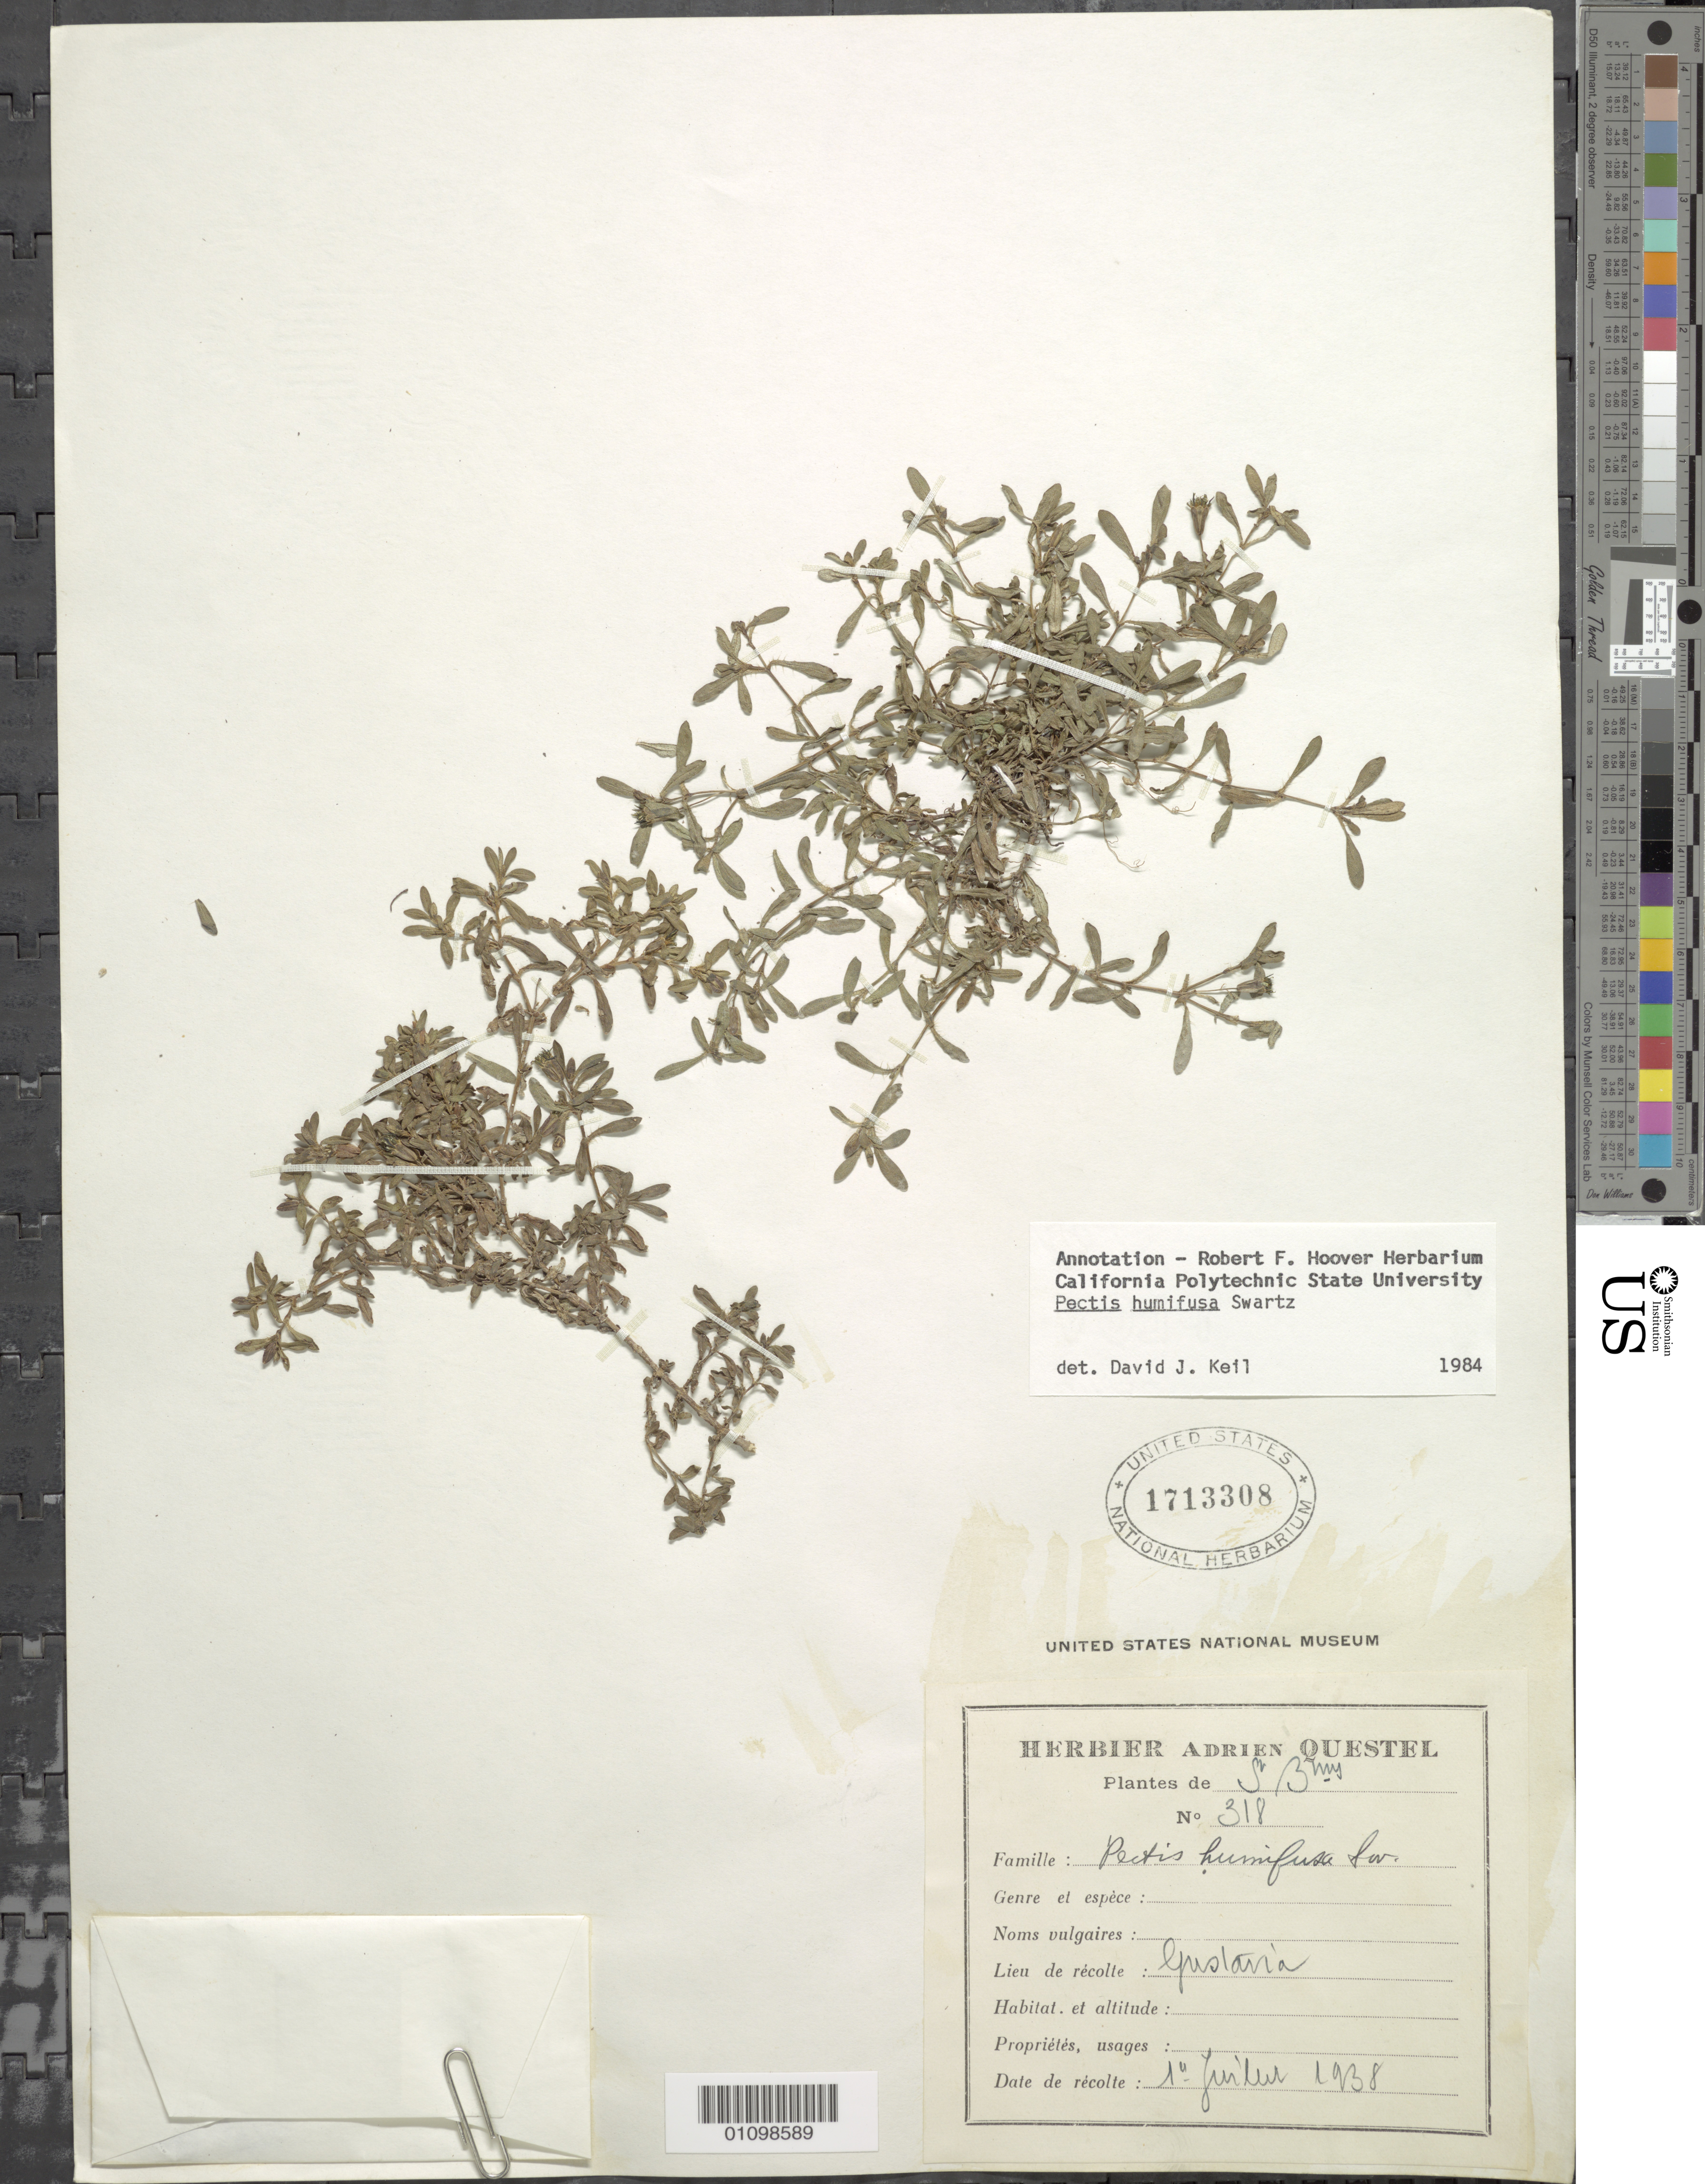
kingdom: Plantae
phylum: Tracheophyta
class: Magnoliopsida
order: Asterales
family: Asteraceae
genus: Pectis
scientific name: Pectis humifusa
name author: Sw.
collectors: A. Questel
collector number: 318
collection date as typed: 14 Jul 1938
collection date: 1938-07-14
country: Saint Barthélemy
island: St. Barthélemy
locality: Ijustaria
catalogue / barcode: US 1713308